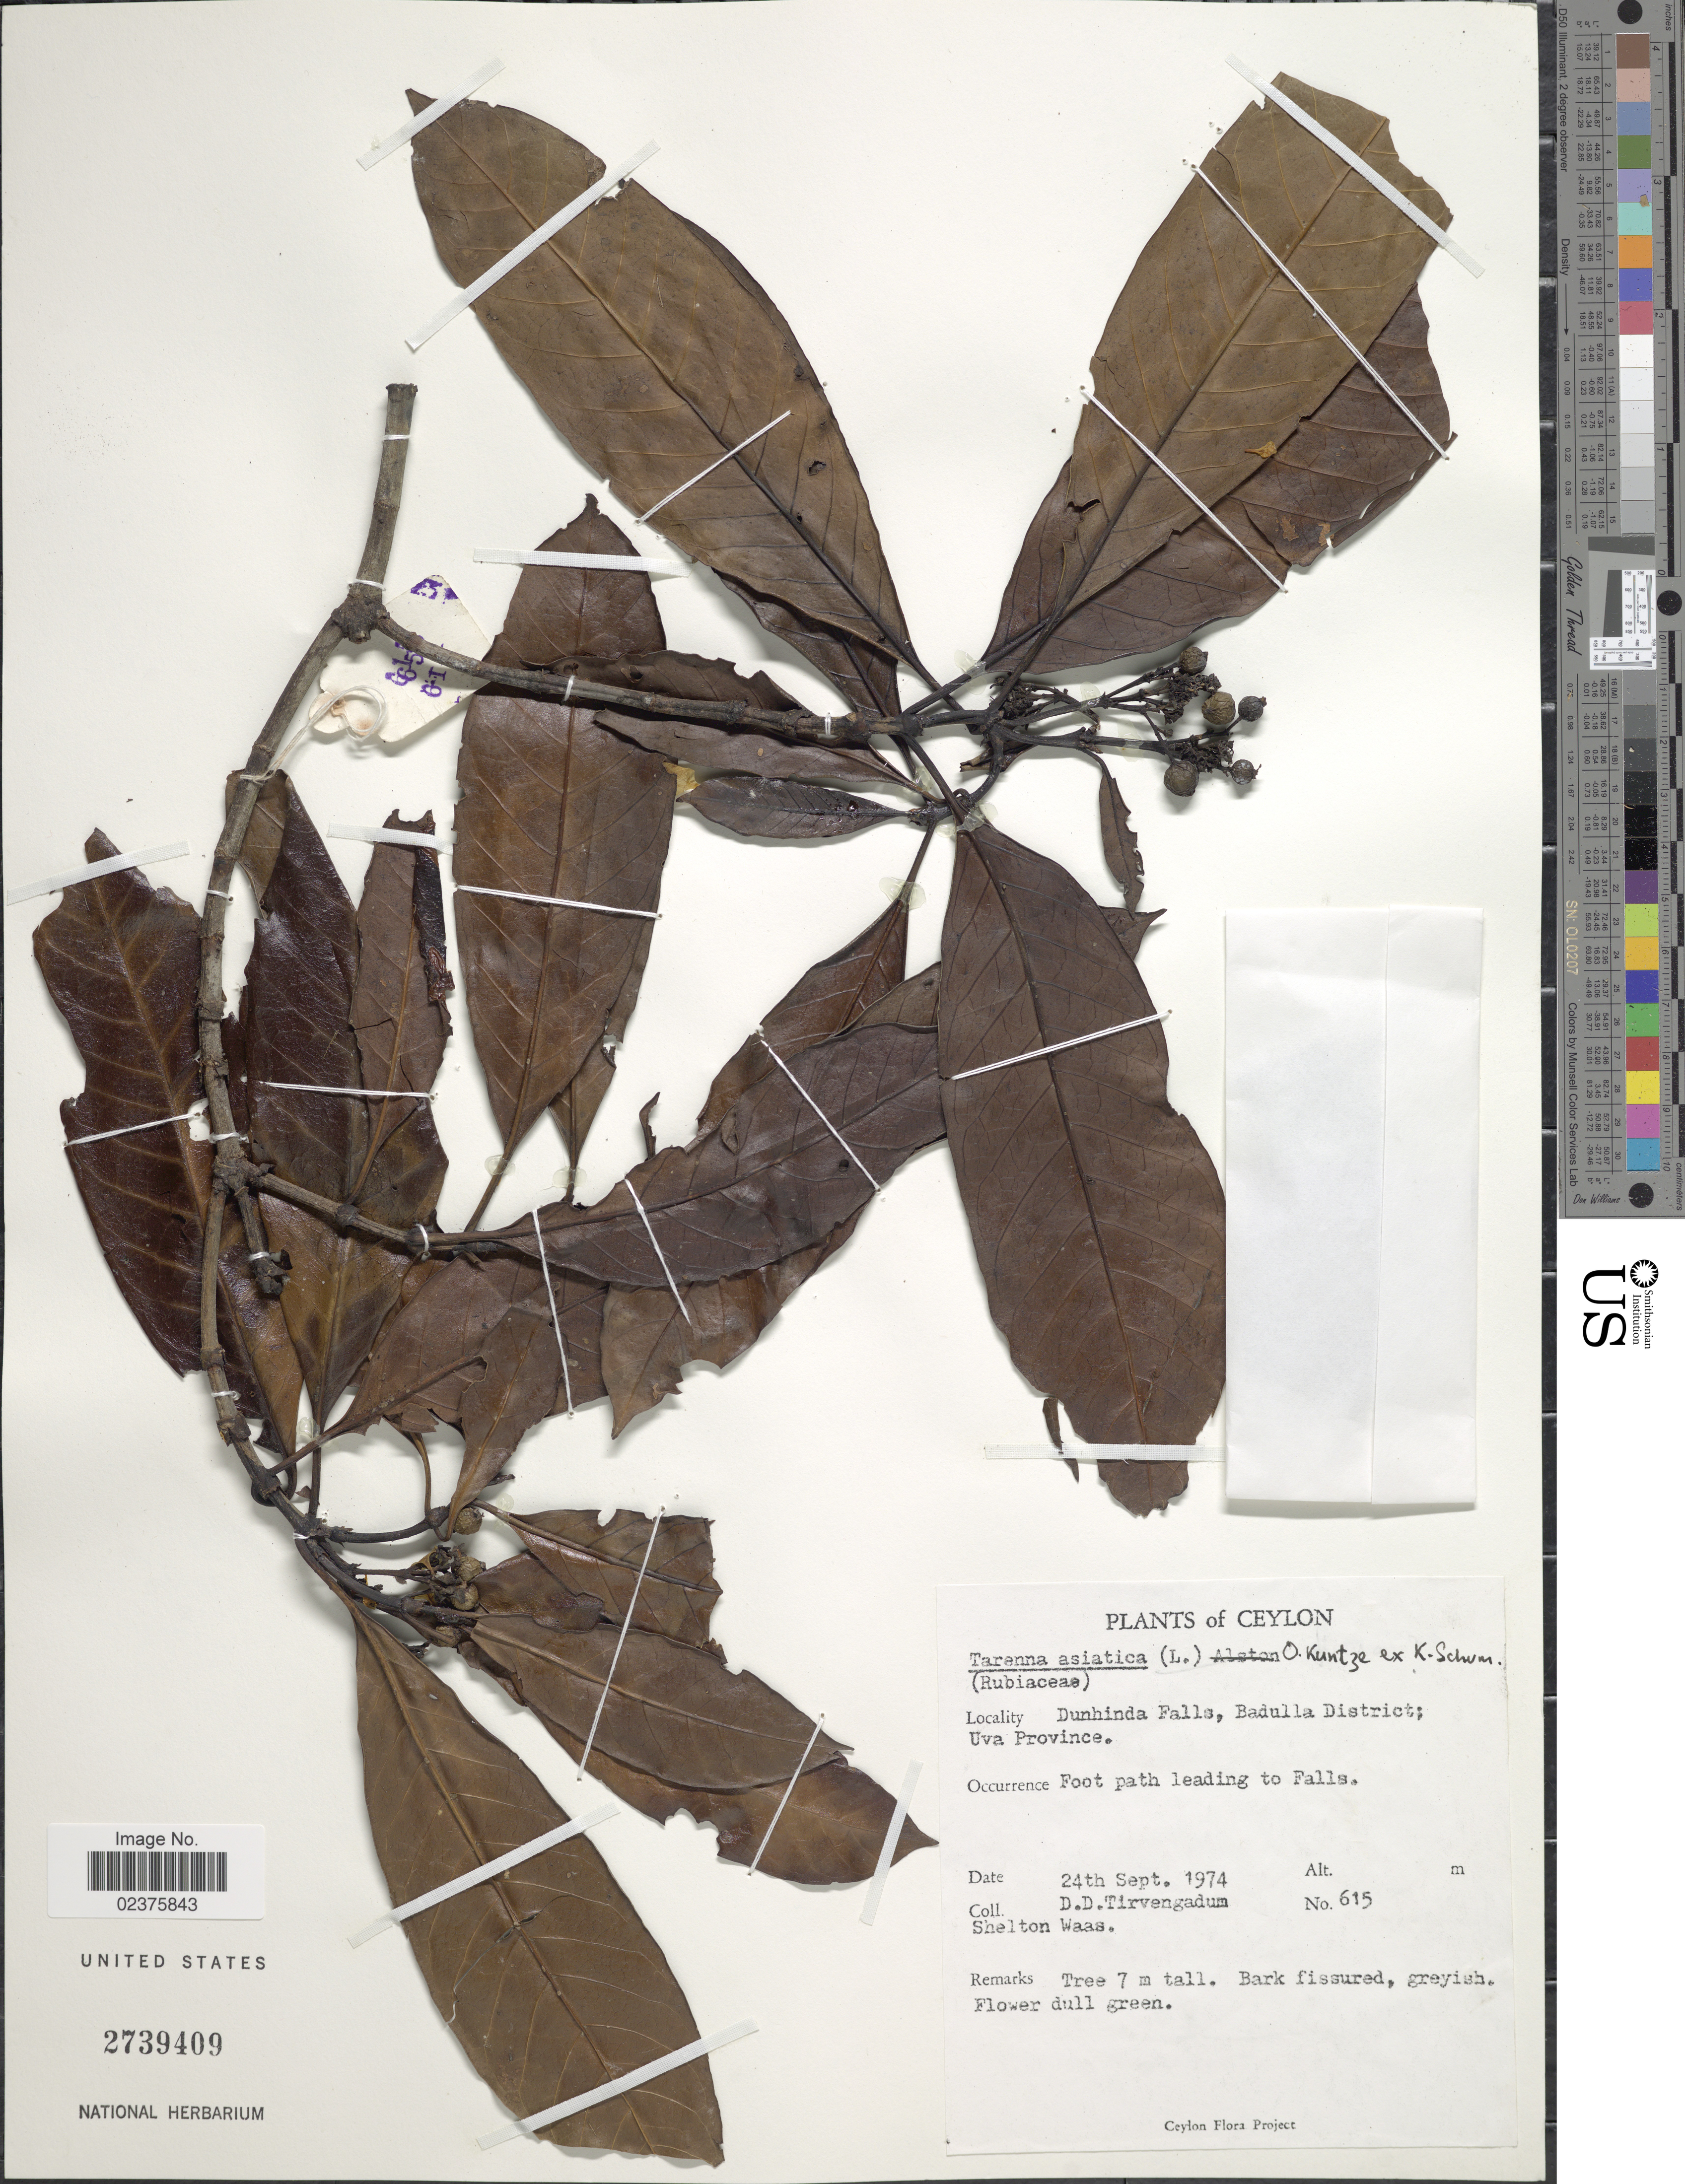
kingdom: Plantae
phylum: Tracheophyta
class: Magnoliopsida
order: Gentianales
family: Rubiaceae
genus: Tarenna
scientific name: Tarenna asiatica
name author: (L.) Kuntze ex K. Schum.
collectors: D. Tirvengadum & S. Waas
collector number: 615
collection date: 1974-09-24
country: Sri Lanka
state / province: Uva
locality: Ceylon, Dunhida Falls, Badulla District, path leading to Falls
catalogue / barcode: US 2739409